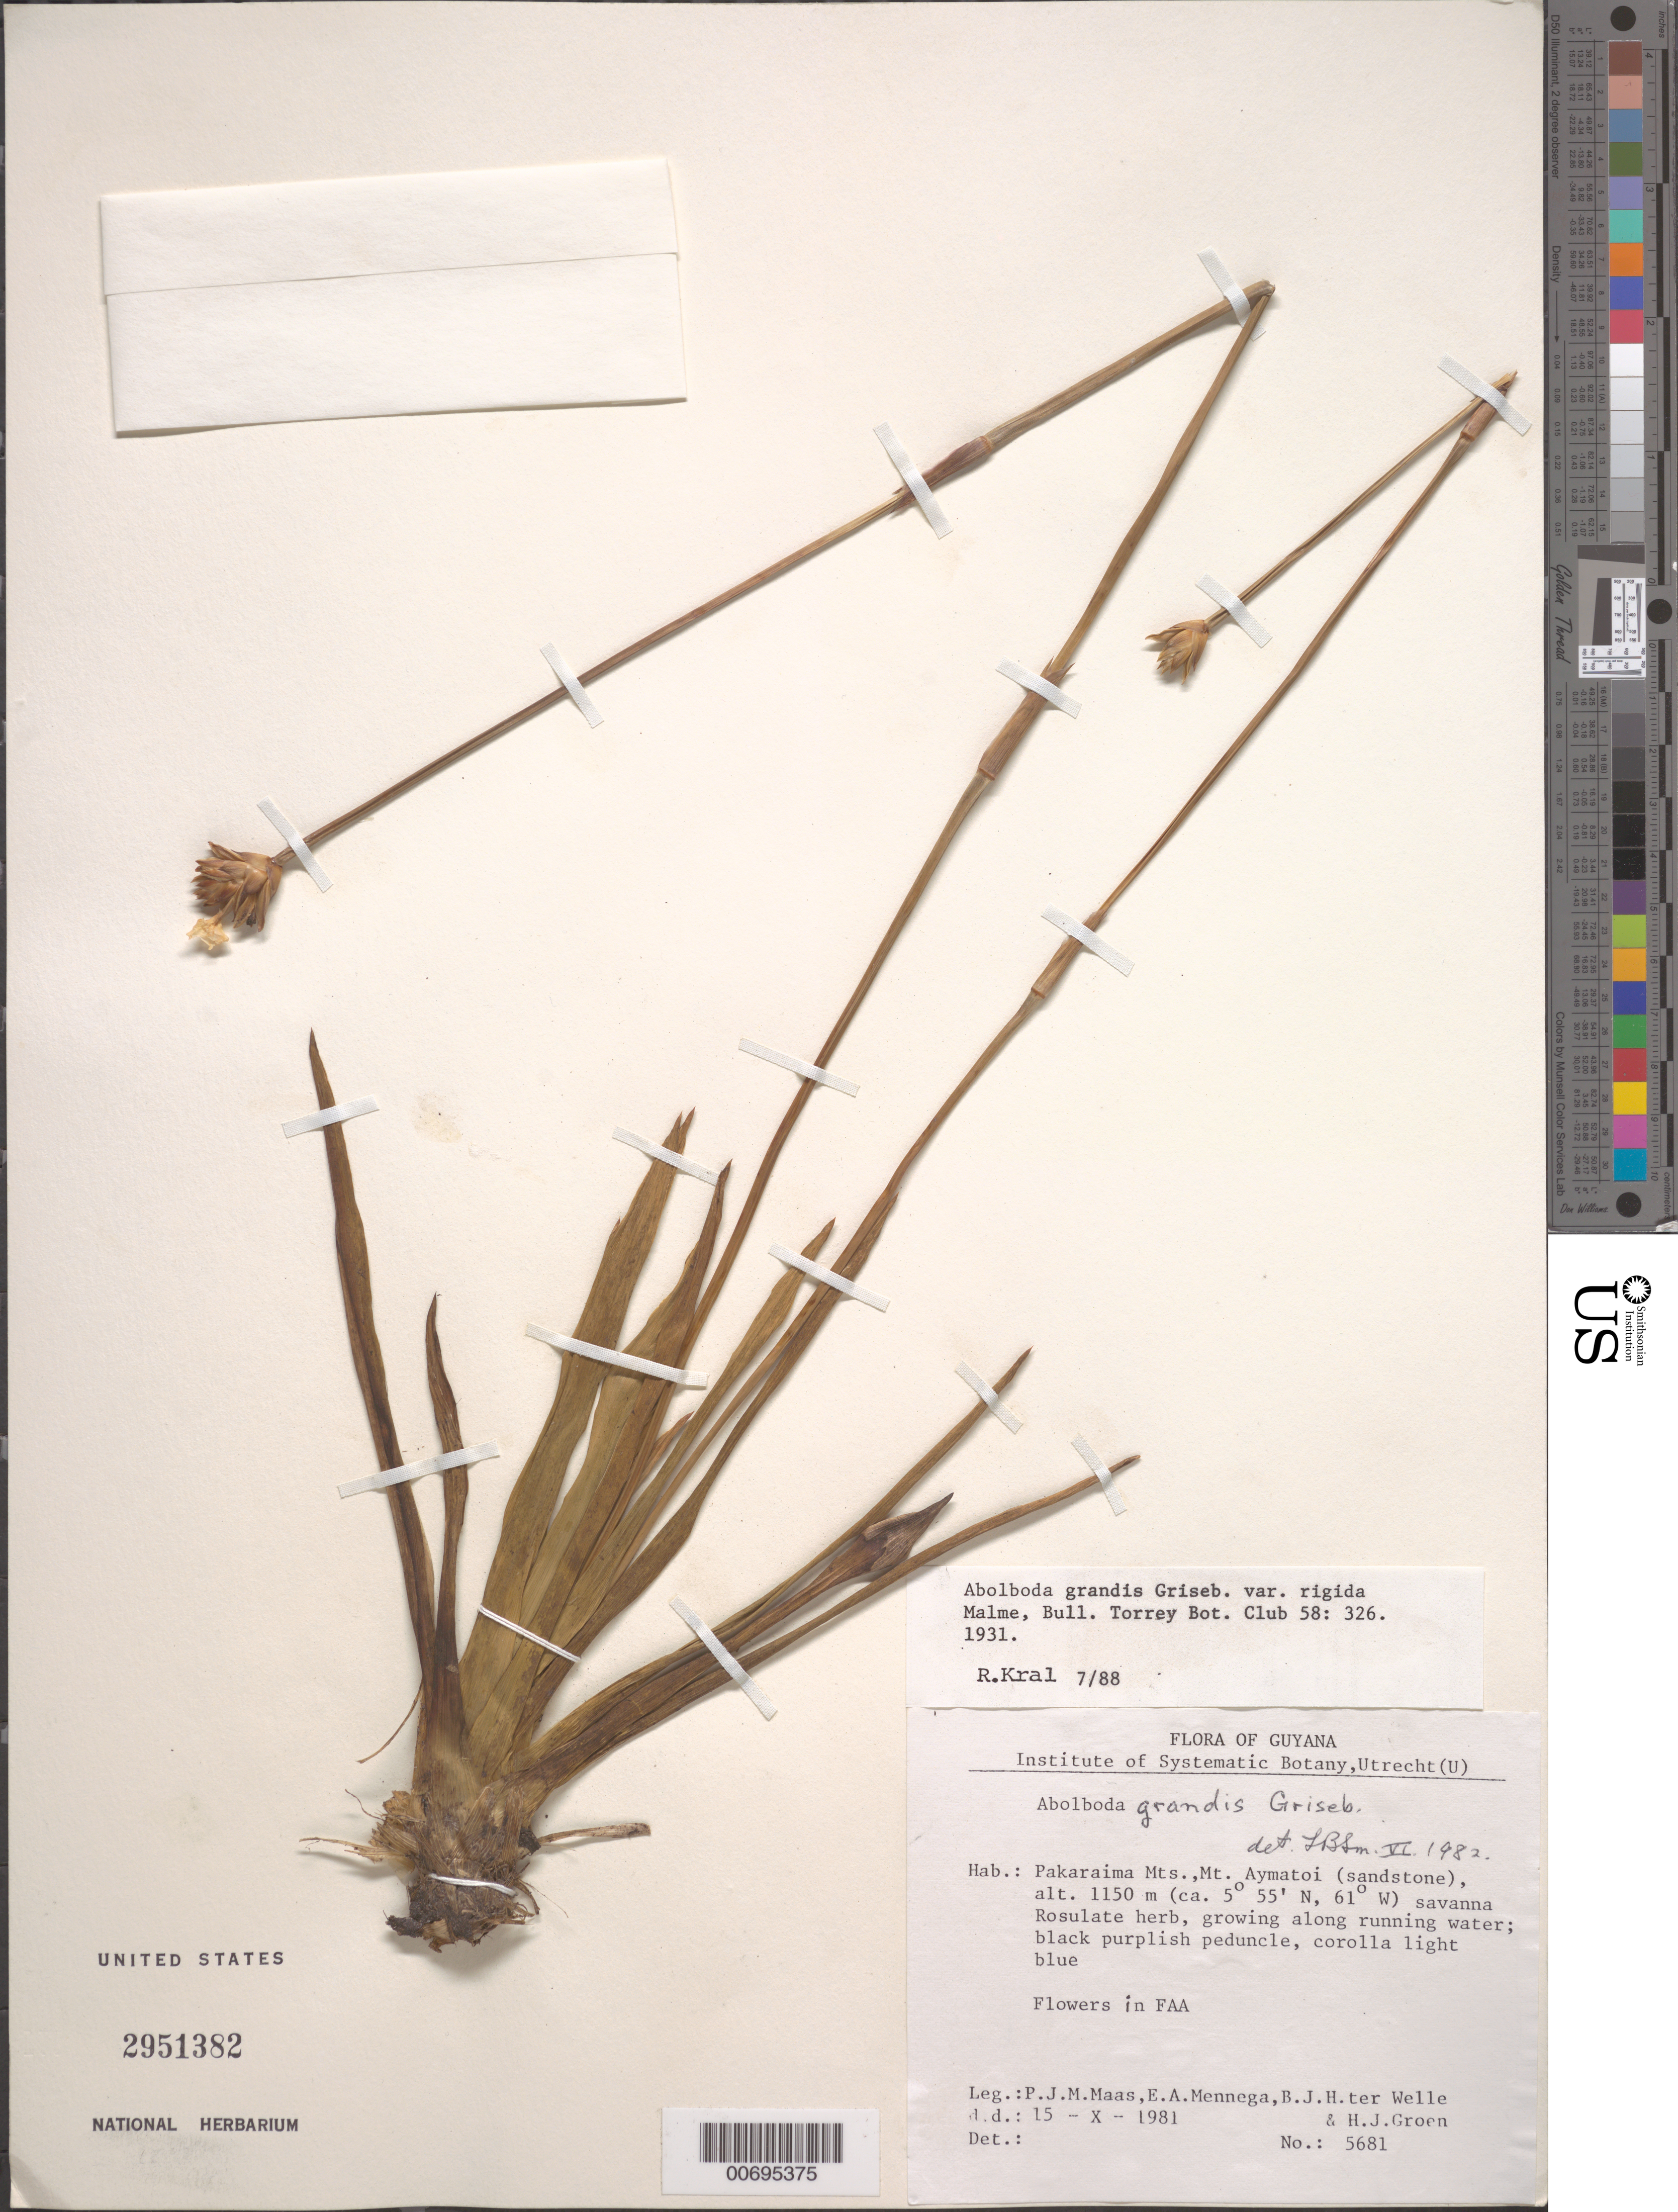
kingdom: Plantae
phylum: Tracheophyta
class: Liliopsida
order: Poales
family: Xyridaceae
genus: Abolboda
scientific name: Abolboda grandis var. rigida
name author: Malme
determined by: Kral, Robert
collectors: P. Maas, E. A. Mennega, B. Welle & H. Groen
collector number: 5681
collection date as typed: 15-Oct-81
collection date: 1981-10-15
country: Guyana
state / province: Cuyuni-Mazaruni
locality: Mt. Aymatoi, Pakaraima Mts.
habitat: Savanna; sandstone, growing along running water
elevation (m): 1150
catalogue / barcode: US 2951382